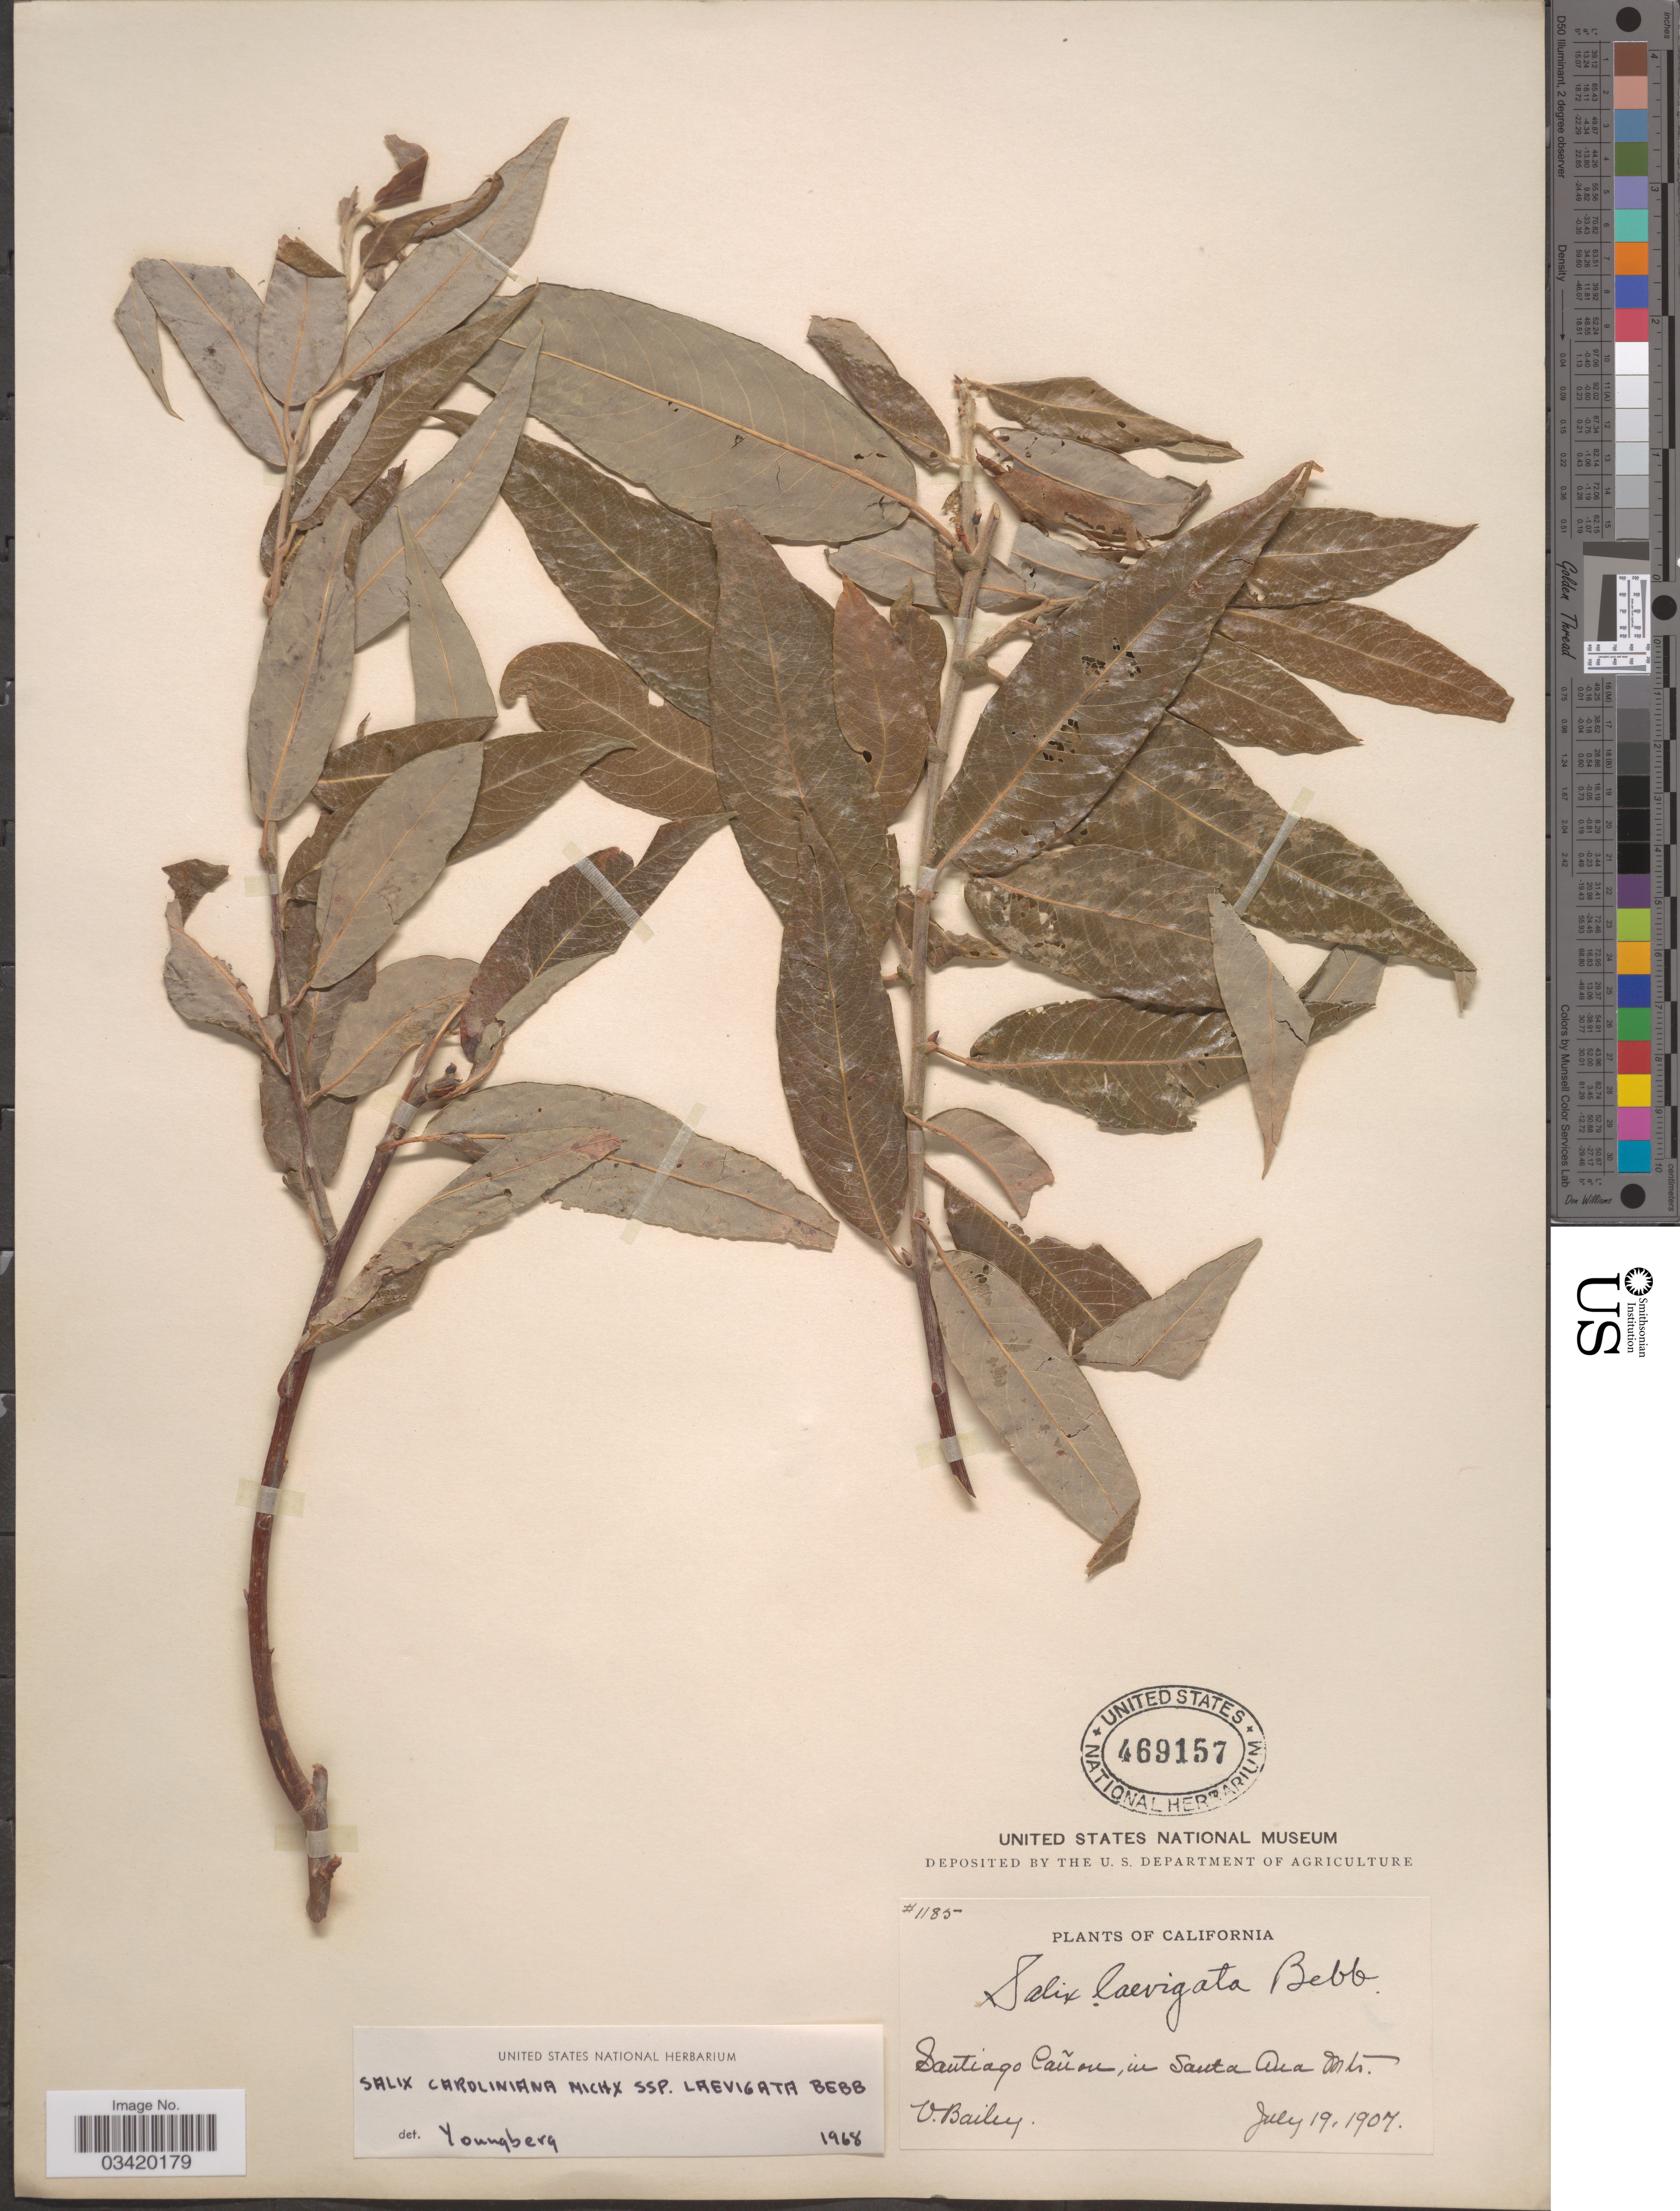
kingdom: Plantae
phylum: Tracheophyta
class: Magnoliopsida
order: Malpighiales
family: Salicaceae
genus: Salix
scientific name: Salix caroliniana subsp. laevigata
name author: Bebb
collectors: V. L. Bailey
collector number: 1185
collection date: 1907-07-19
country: United States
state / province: California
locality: Santiago Cañon, in Santa Ana Mts.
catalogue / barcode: US 469157